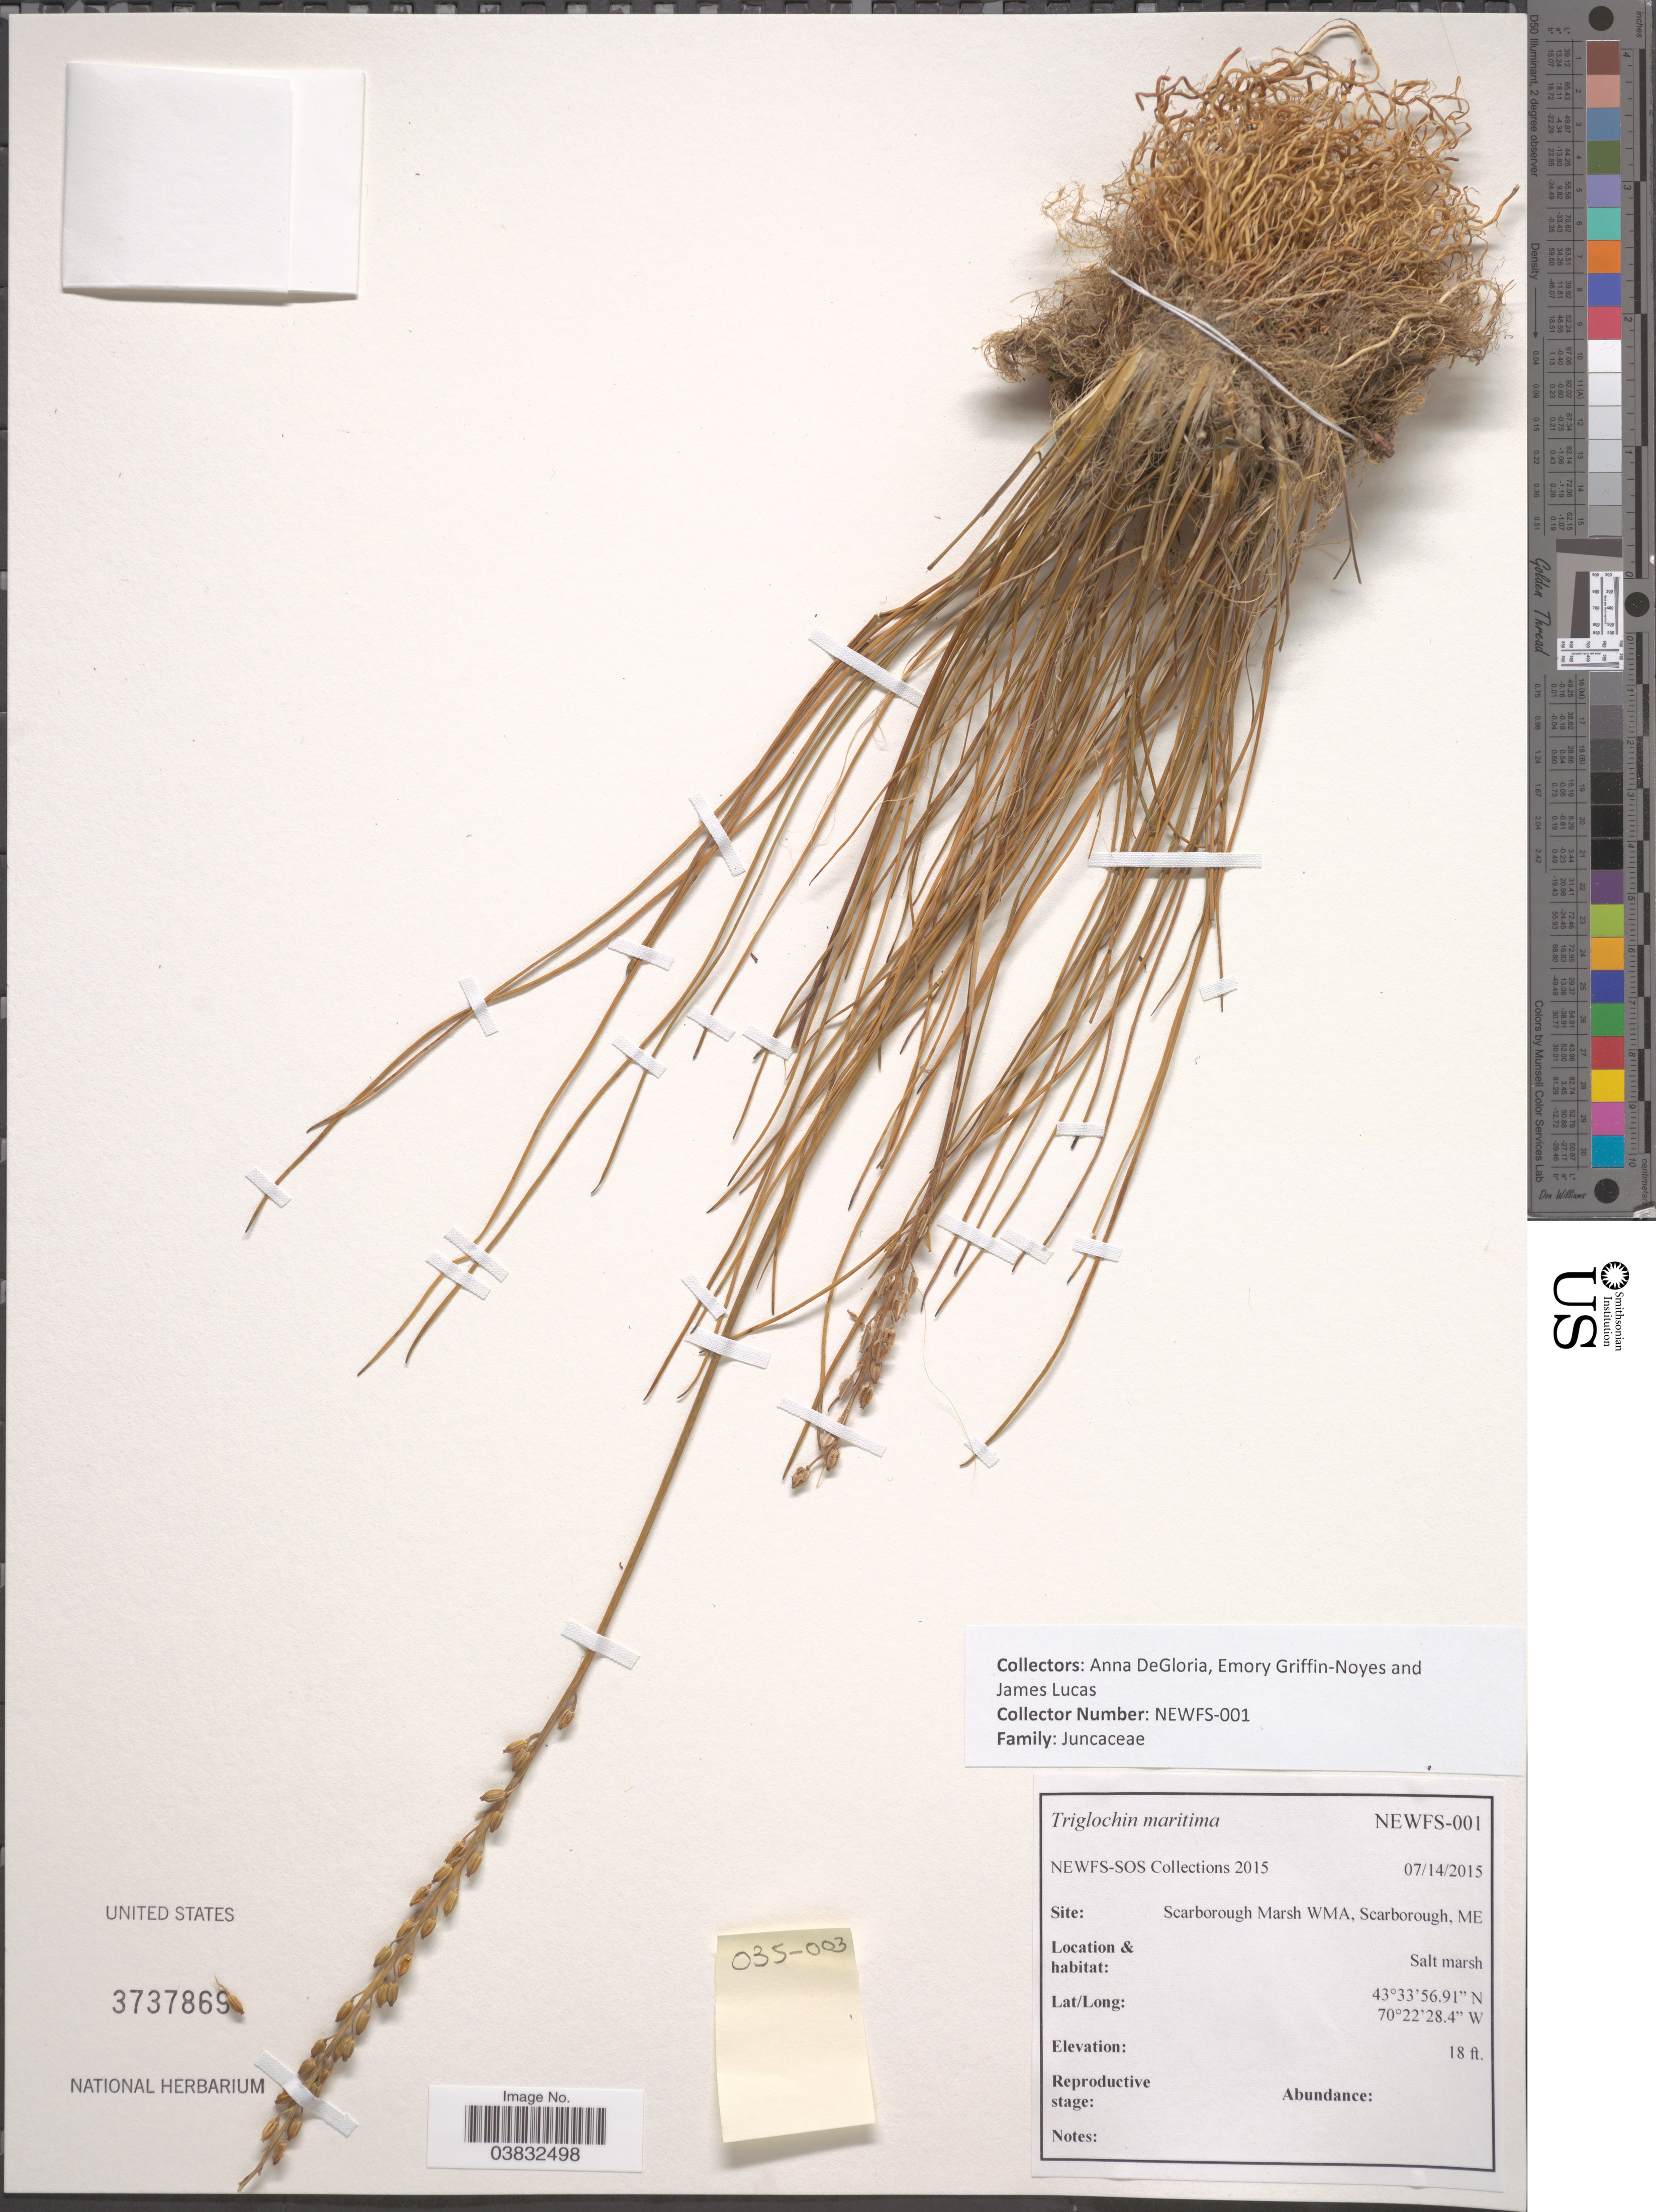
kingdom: Plantae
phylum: Tracheophyta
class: Liliopsida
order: Alismatales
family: Juncaginaceae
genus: Triglochin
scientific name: Triglochin maritima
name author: L.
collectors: A. DeGloria, E. Griffin-Noyes & J. Lucas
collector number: NEWFS-001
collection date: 2015-07-14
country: United States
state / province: Maine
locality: Scarborough Marsh WMA, Scarborough.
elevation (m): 5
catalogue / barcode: US 3737869